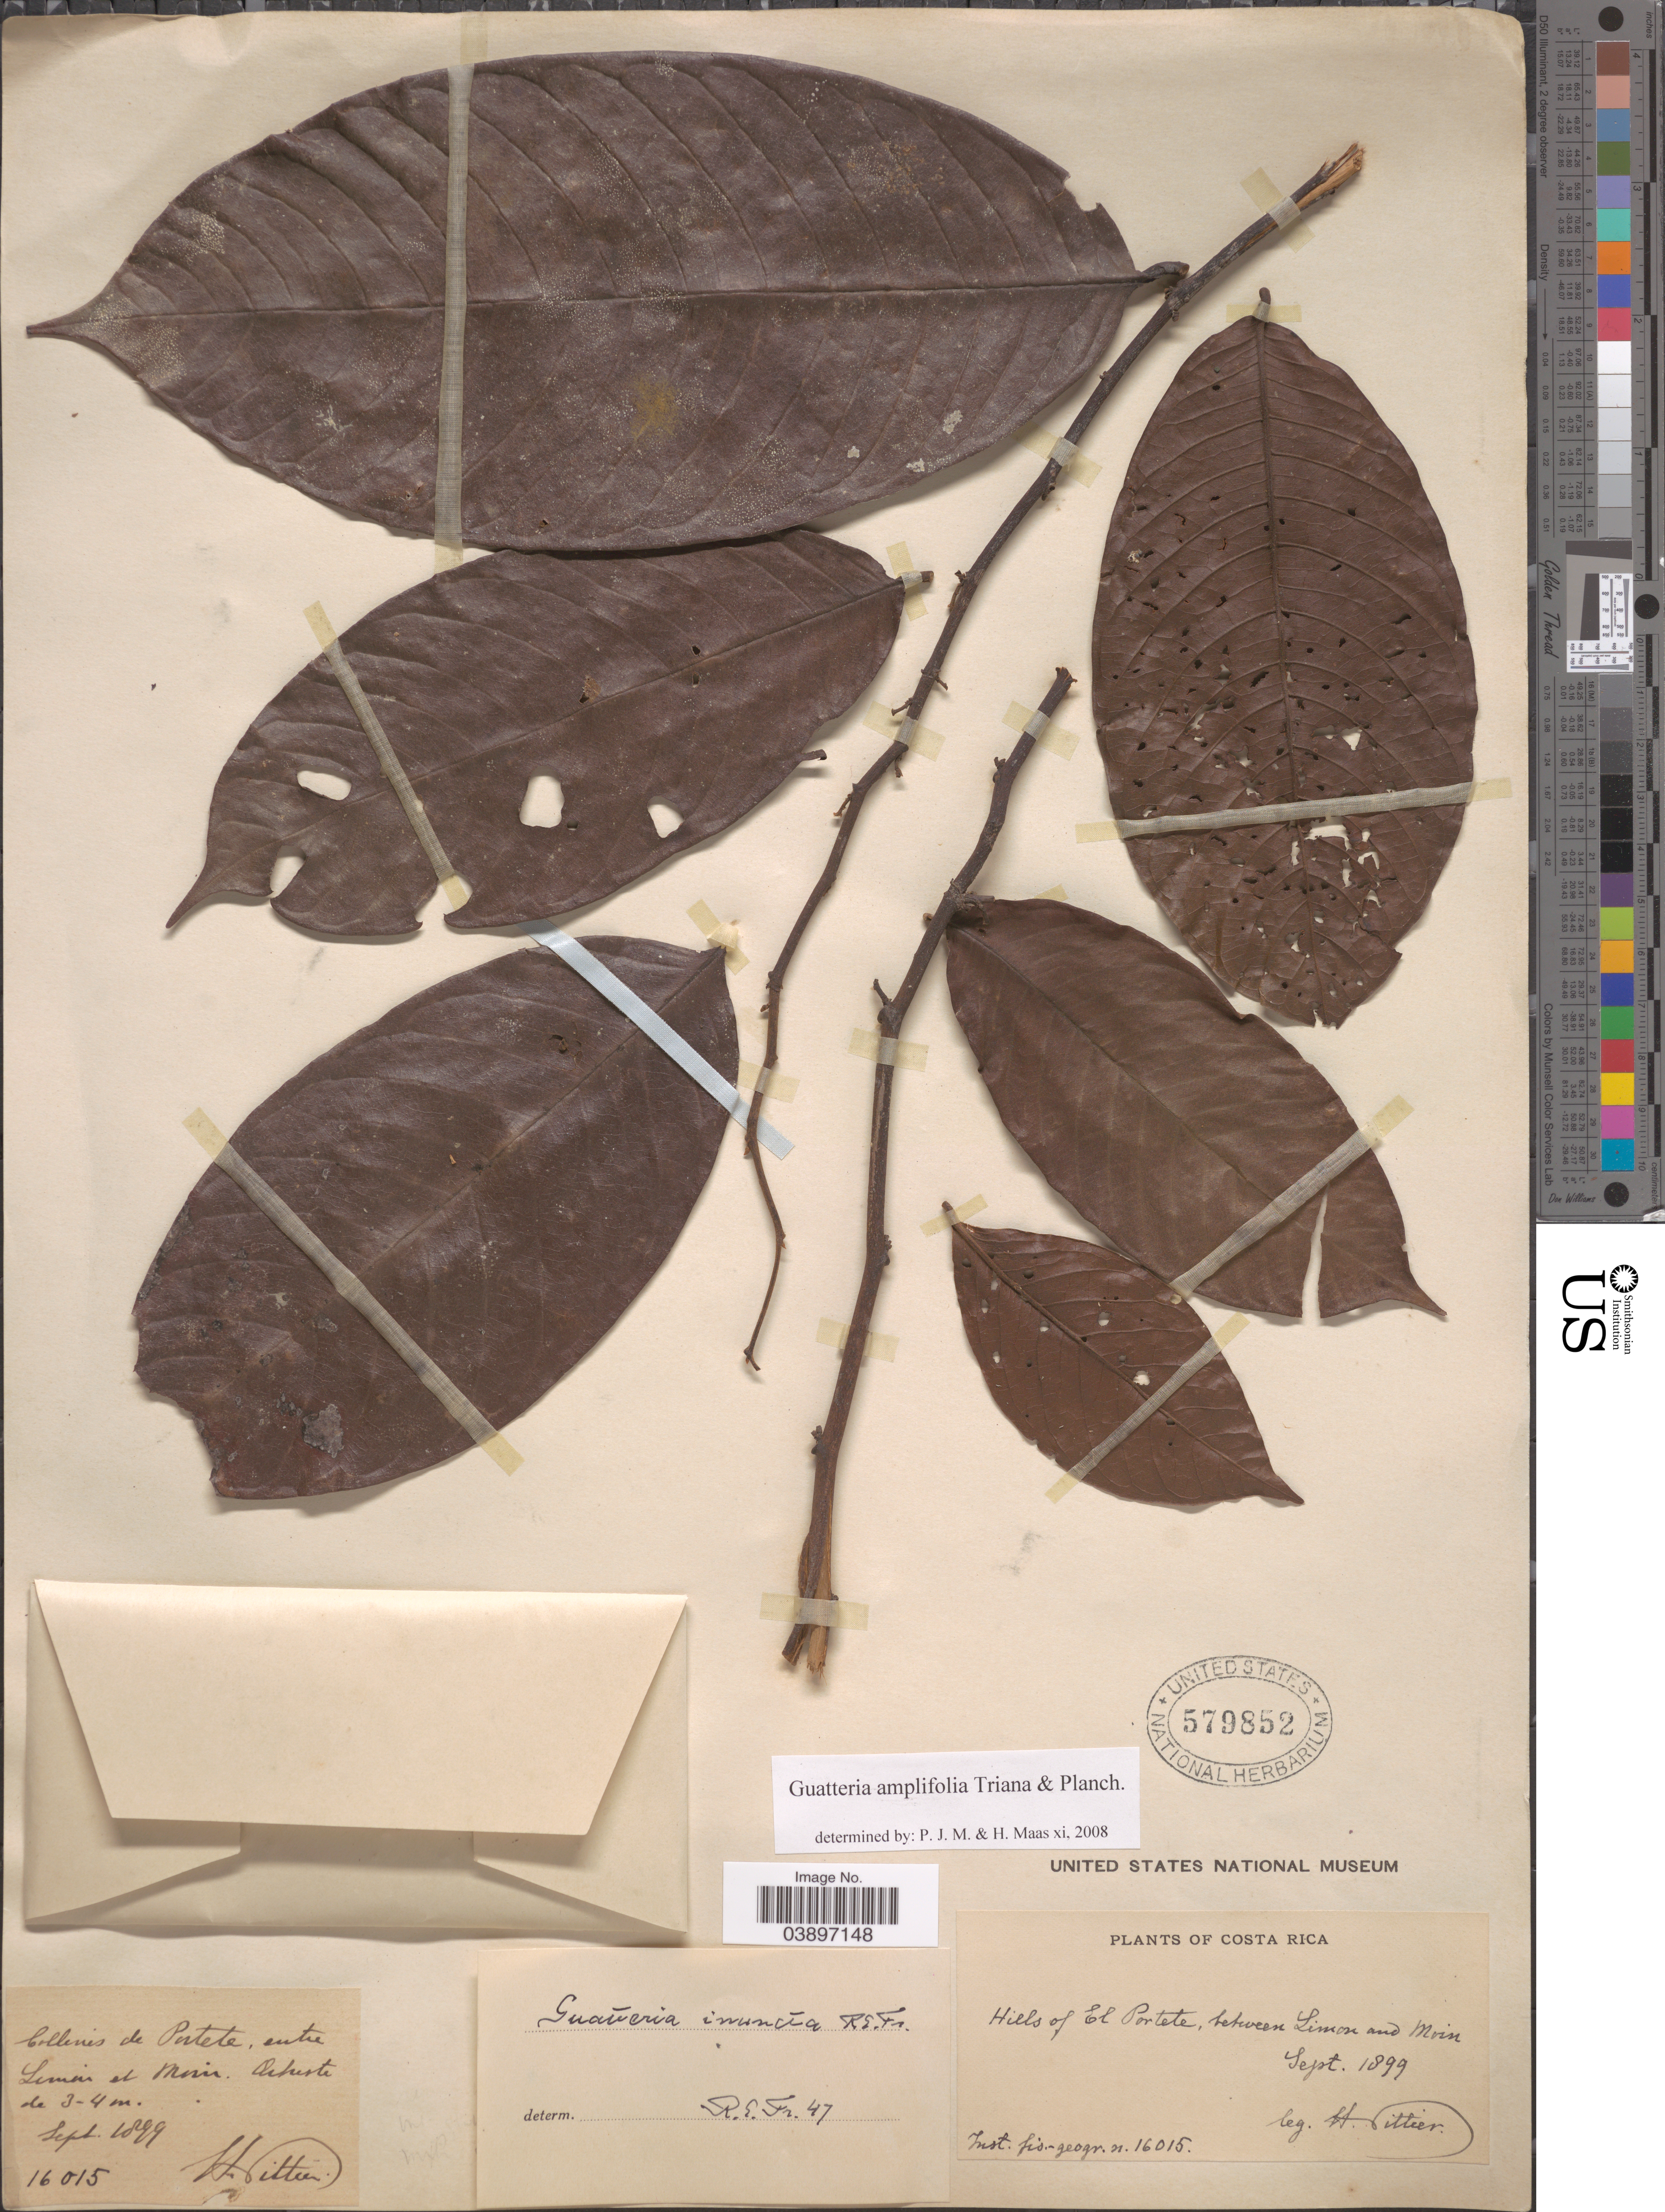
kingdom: Plantae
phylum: Tracheophyta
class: Magnoliopsida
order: Magnoliales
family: Annonaceae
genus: Guatteria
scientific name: Guatteria amplifolia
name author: Triana & Planch.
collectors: H. F. Pittier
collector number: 16015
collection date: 1899-09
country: Costa Rica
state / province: Limón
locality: Hills of El Portete, between Limon and Moin.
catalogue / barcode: US 579852